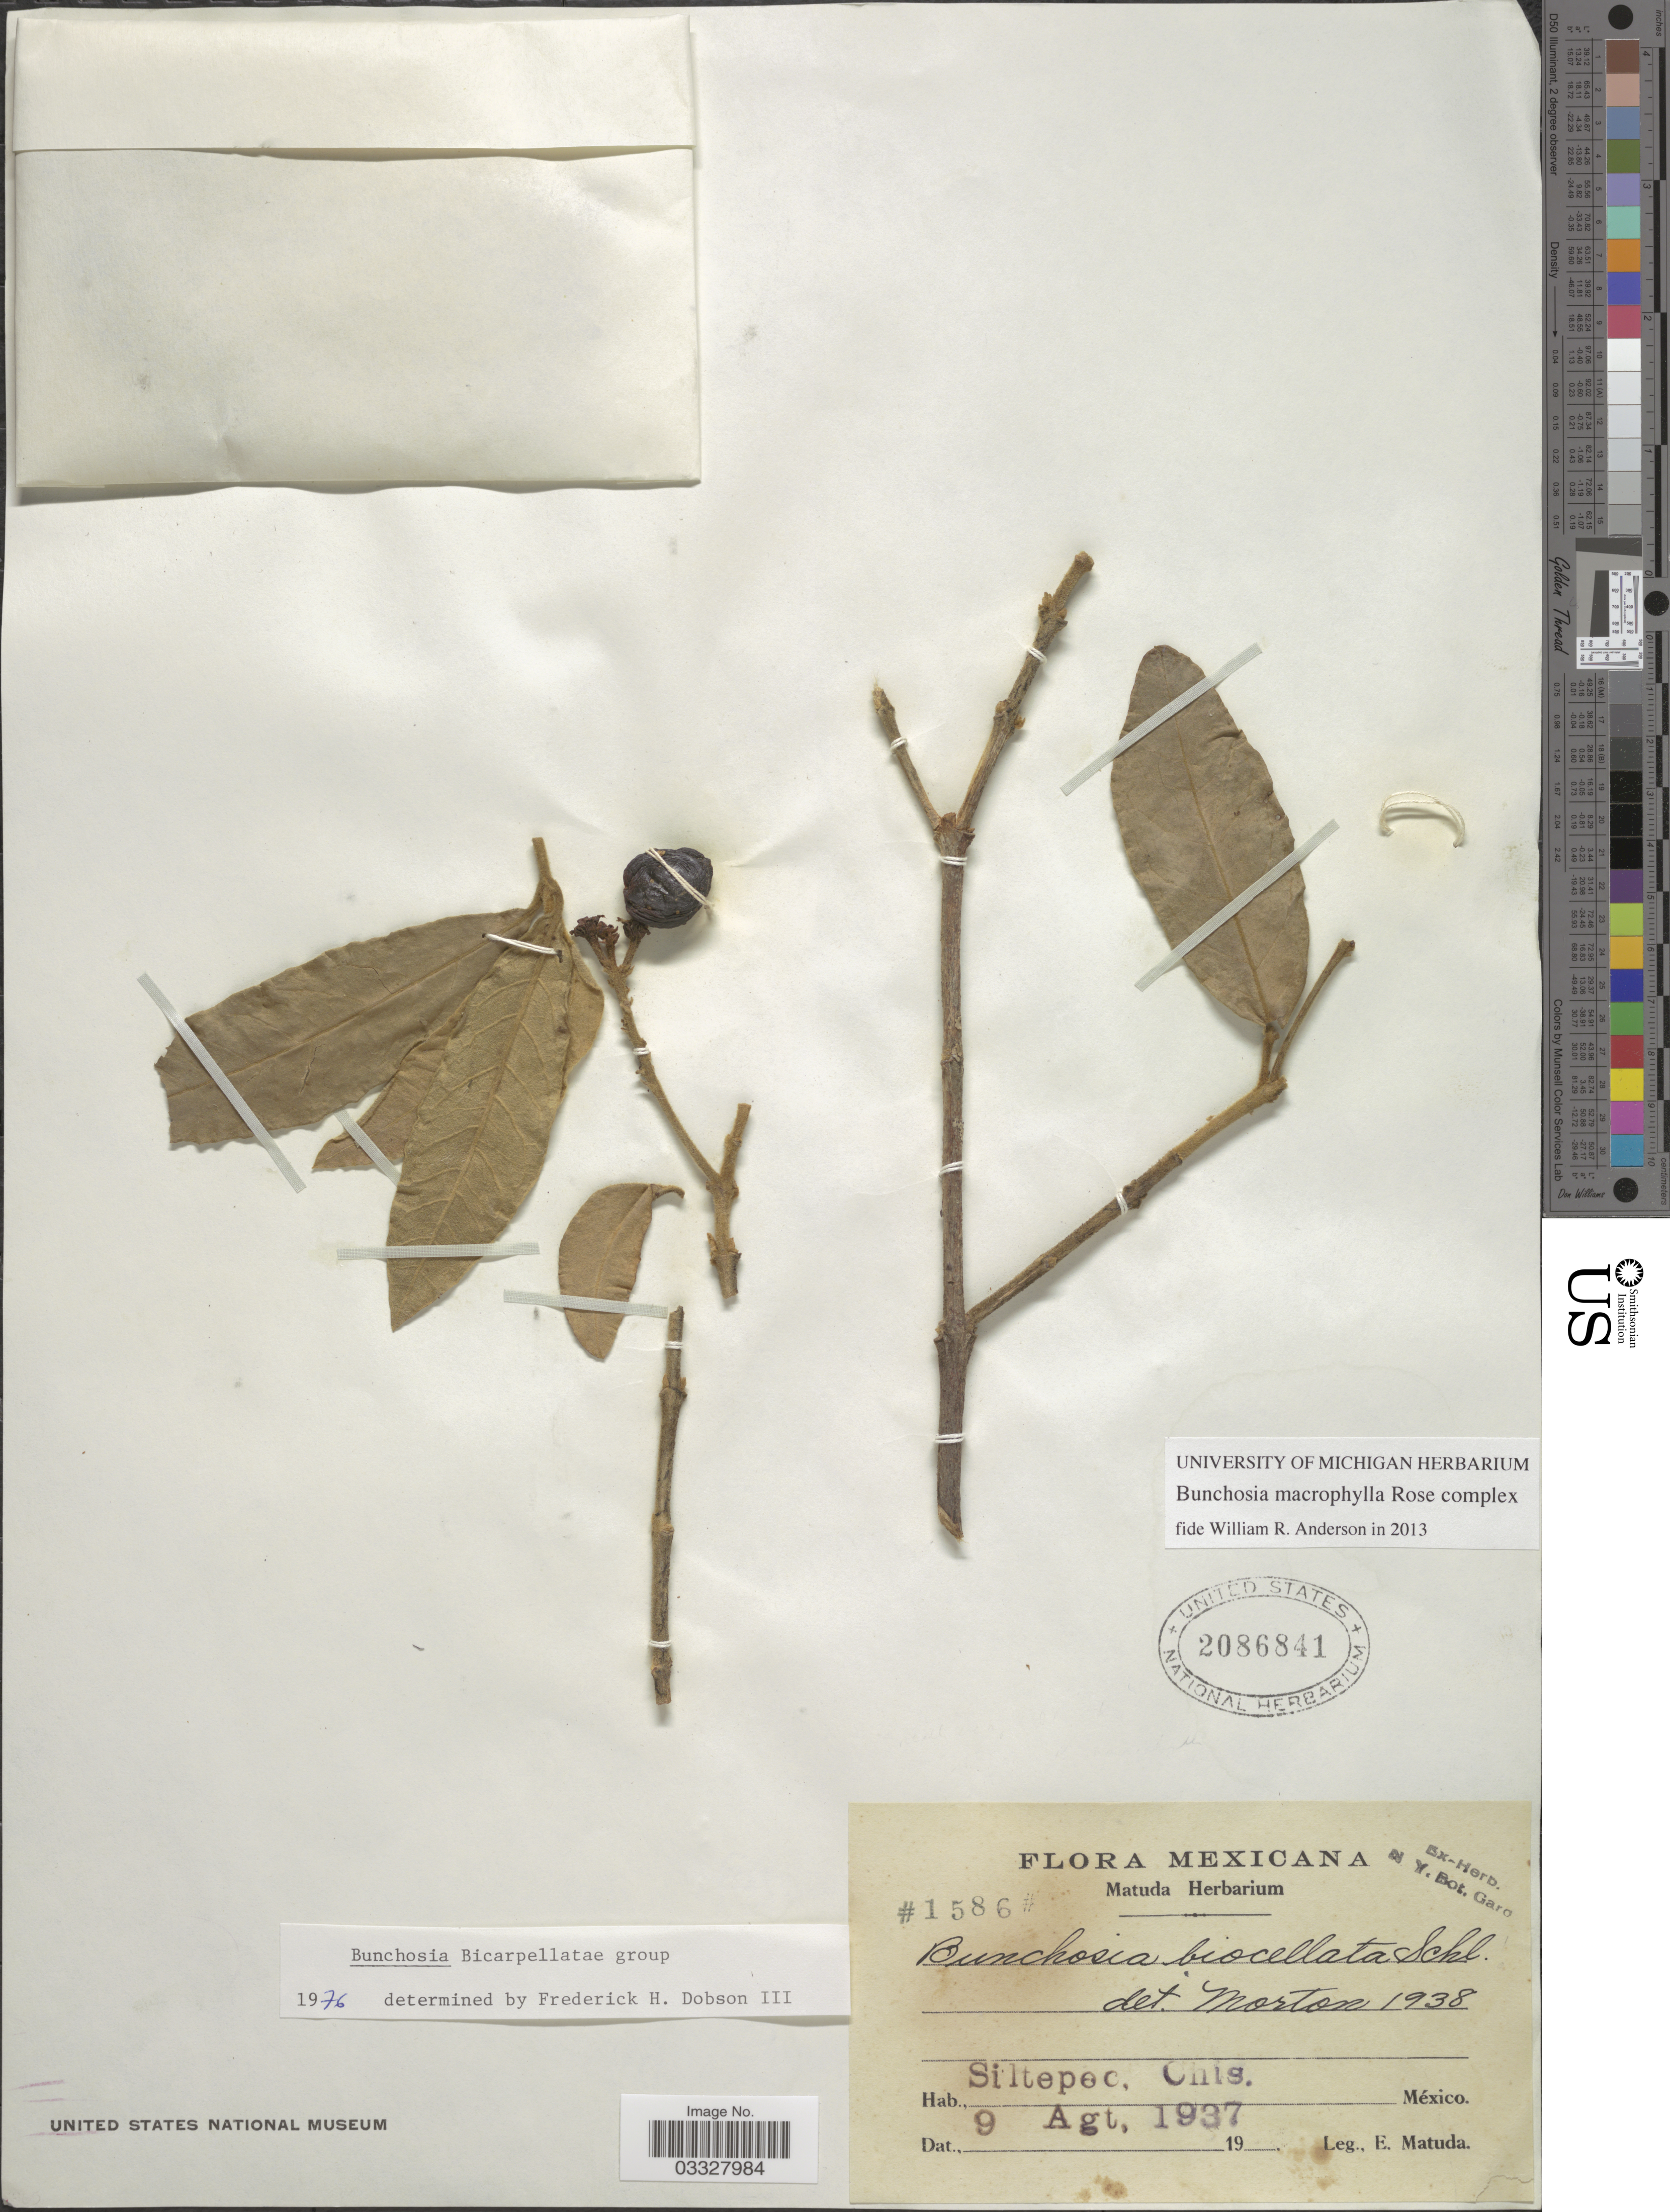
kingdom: Plantae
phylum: Tracheophyta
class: Magnoliopsida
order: Malpighiales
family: Malpighiaceae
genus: Bunchosia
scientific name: Bunchosia macrophylla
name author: Rose ex Donn. Sm. in Pittier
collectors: E. Matuda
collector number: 1586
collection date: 1937-08-09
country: Mexico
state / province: Chiapas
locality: Siltepec.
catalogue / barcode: US 2086841